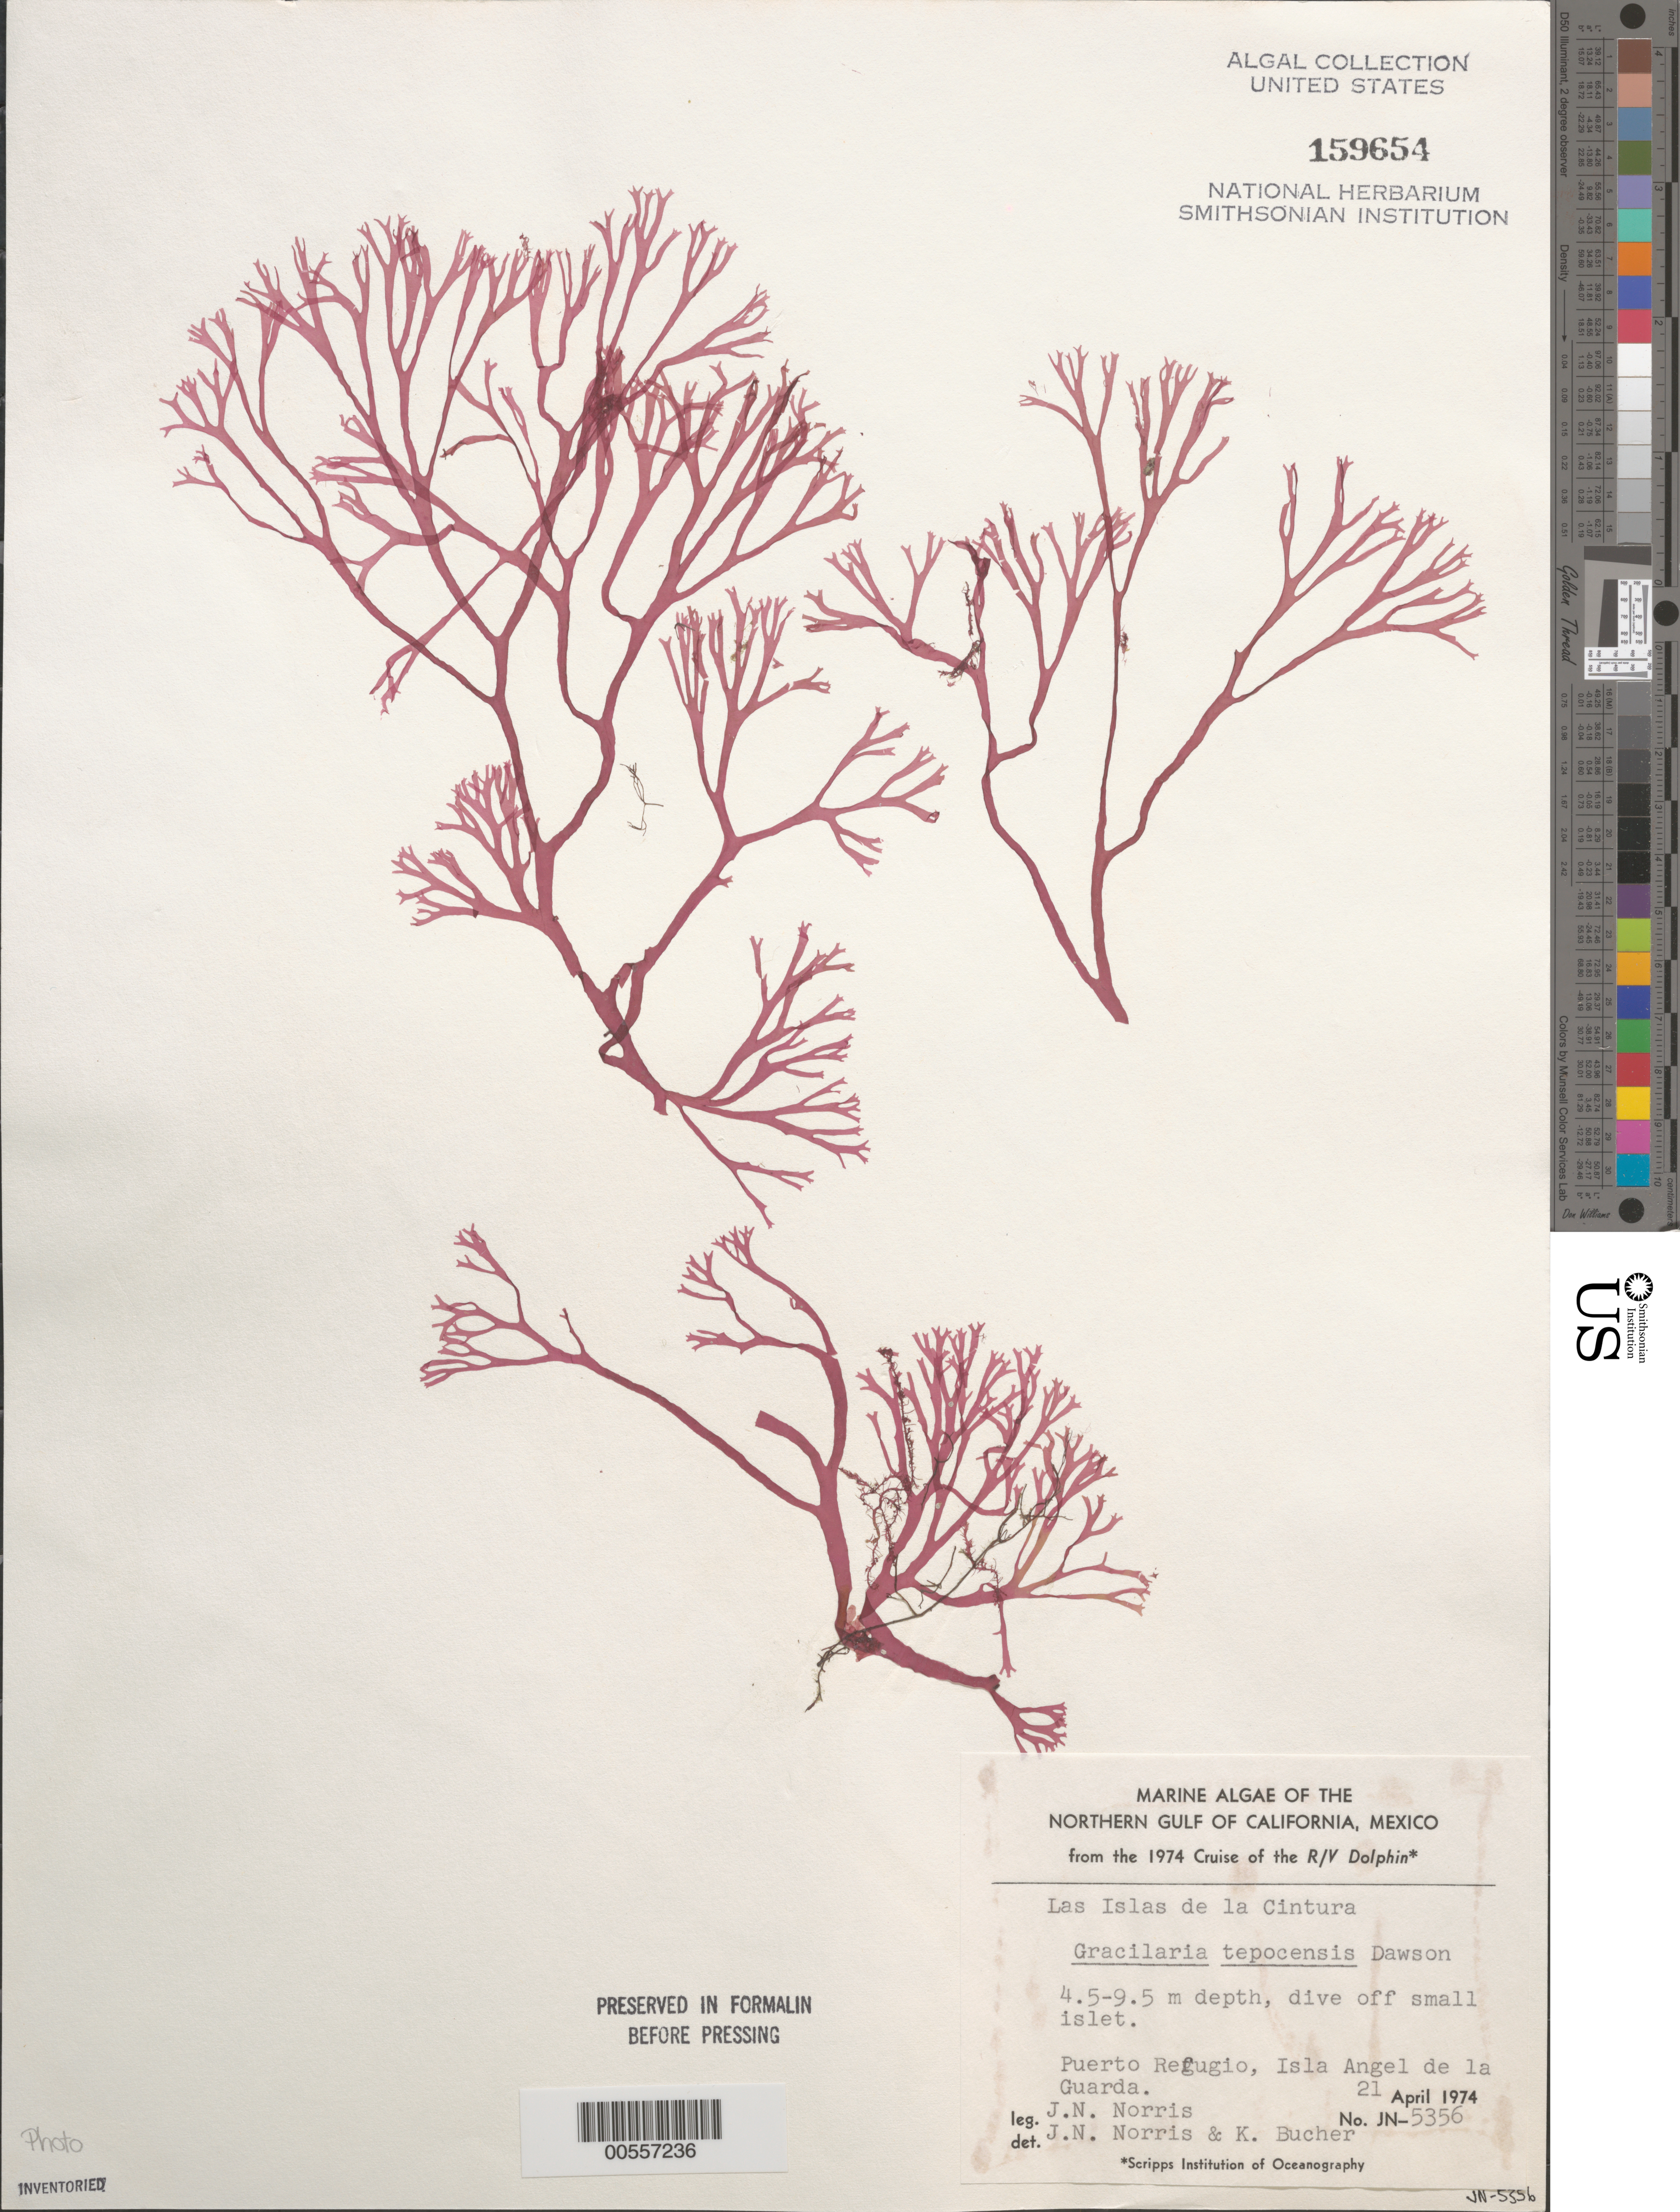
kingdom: Plantae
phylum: Rhodophyta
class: Florideophyceae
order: Gracilariales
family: Gracilariaceae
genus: Gracilaria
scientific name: Gracilaria tepocensis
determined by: Norris, J. N.; Bucher, K. E.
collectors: J. N. Norris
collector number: JN-5356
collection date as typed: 21 Apr 1974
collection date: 1974-04-21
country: Mexico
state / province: Baja California Norte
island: Isla Angel de la Guarda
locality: Puerto Refugio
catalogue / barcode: US 159654